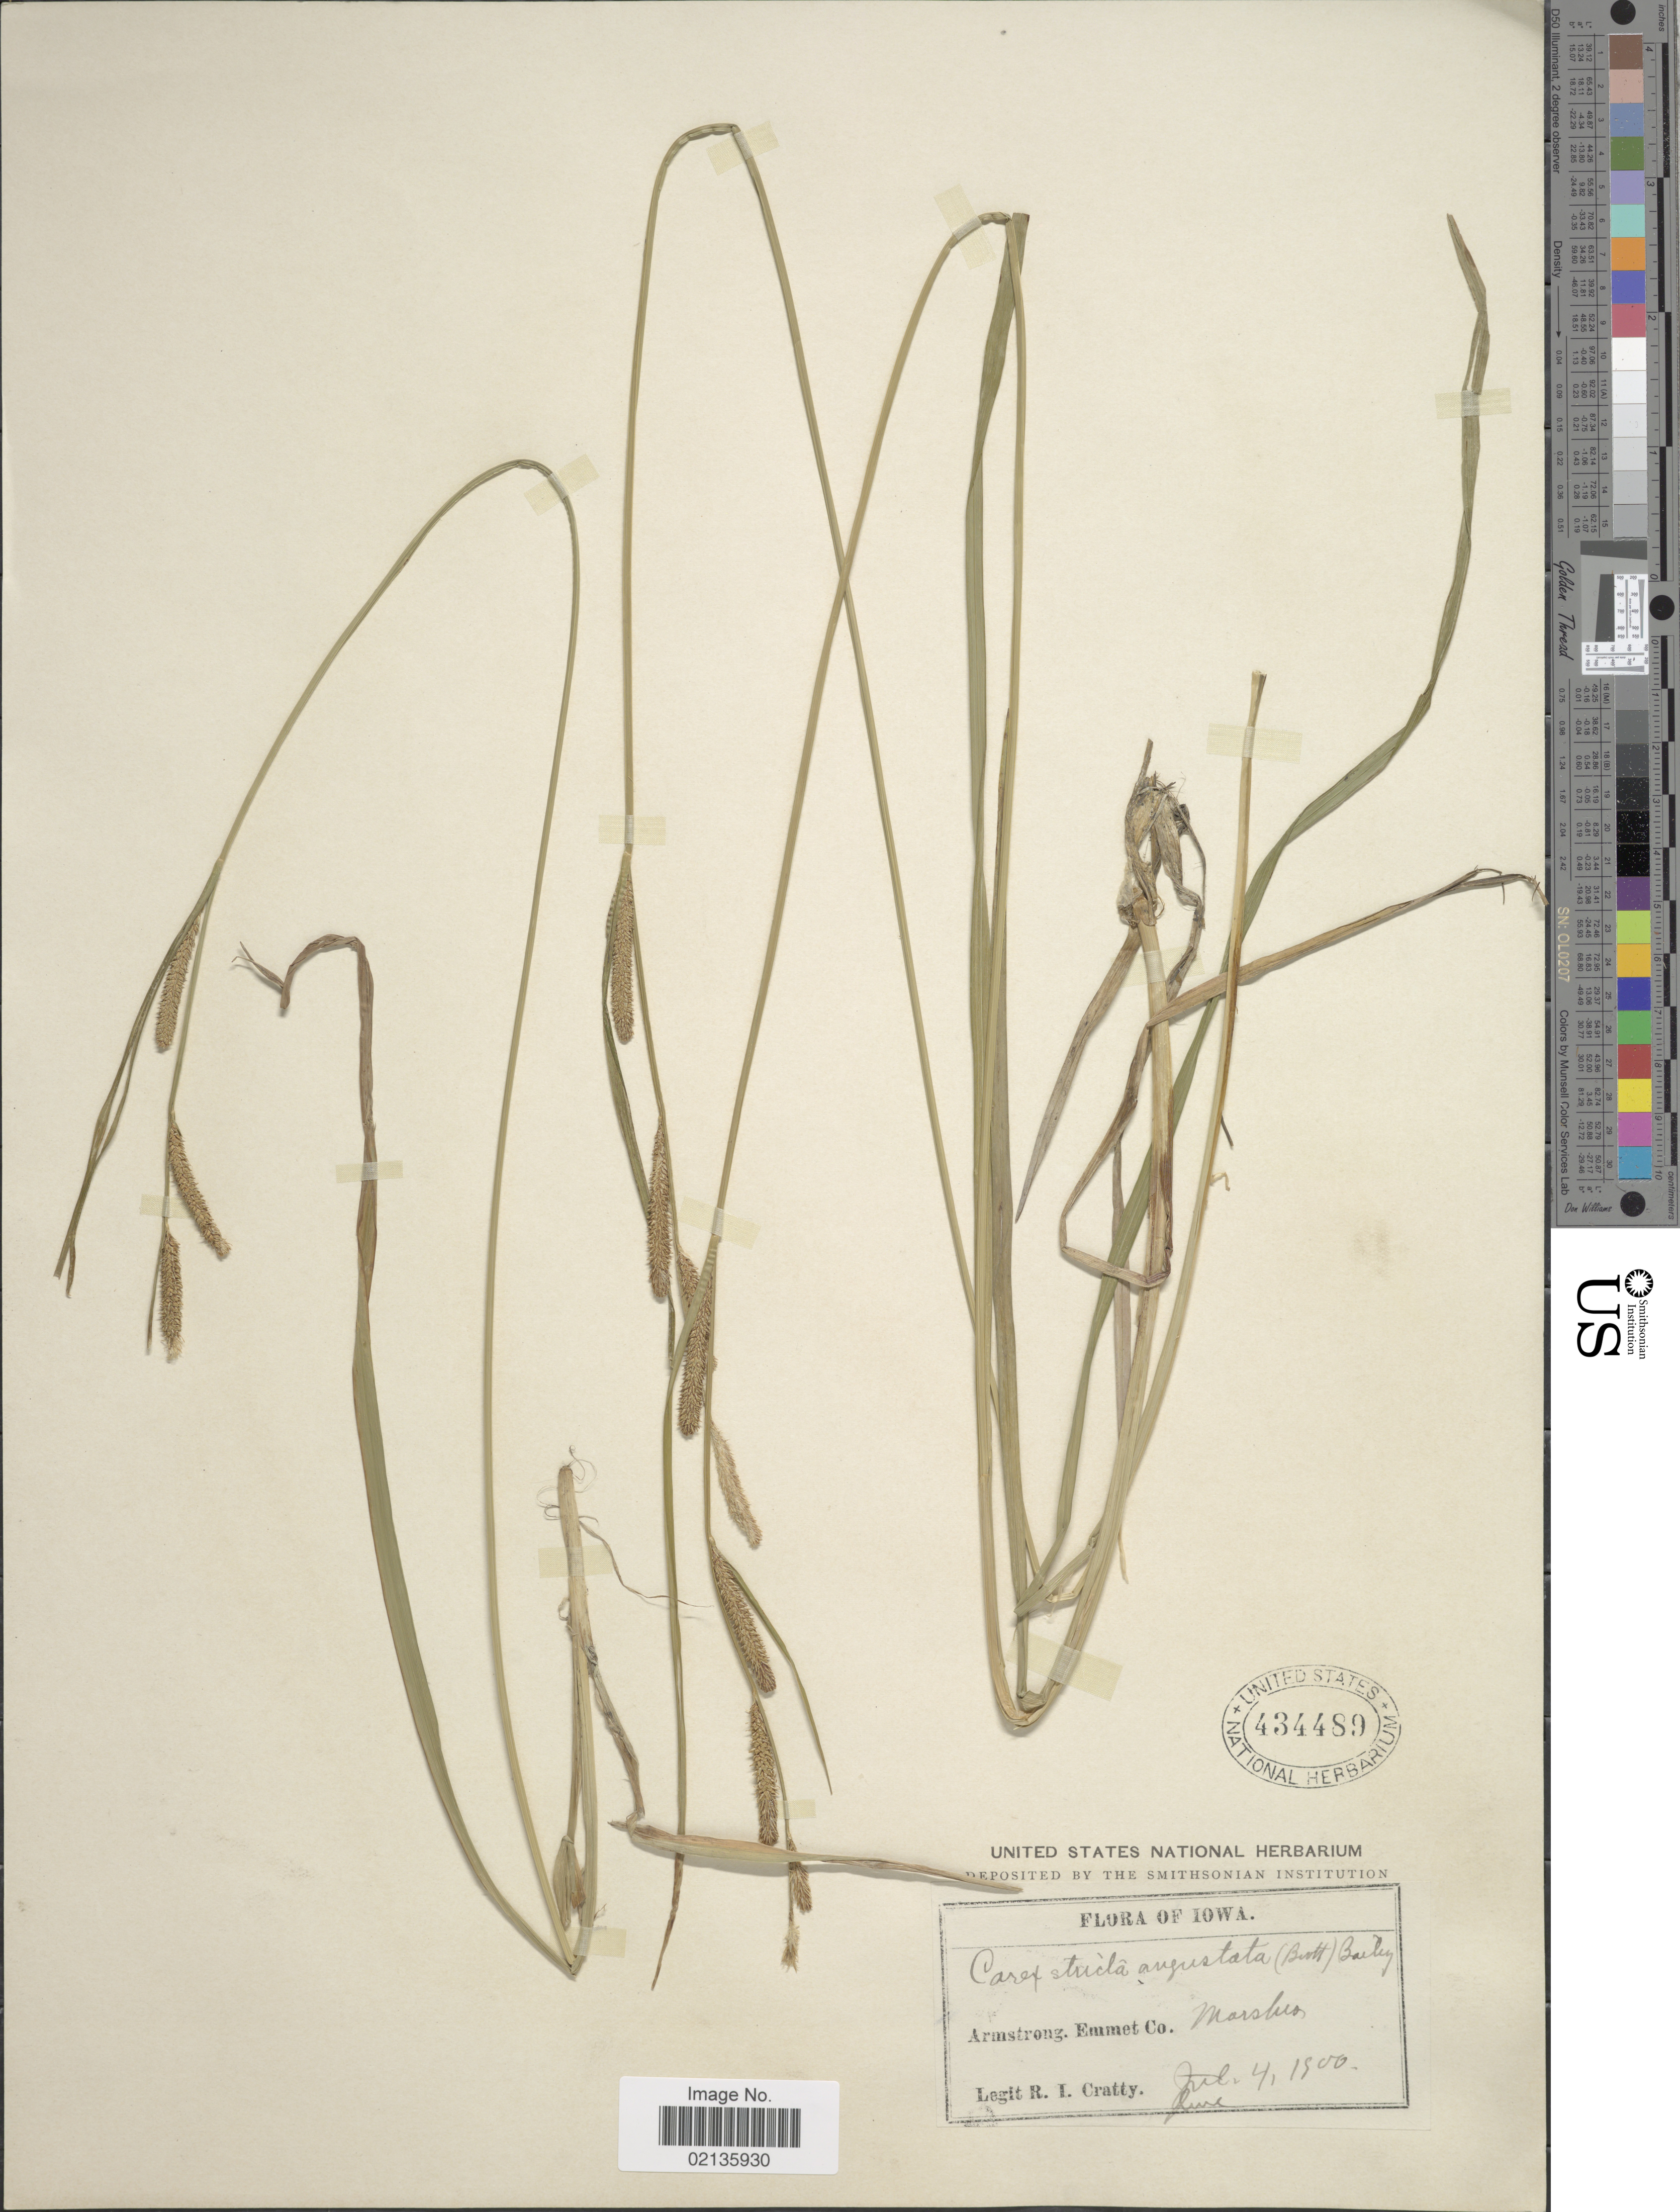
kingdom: Plantae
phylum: Tracheophyta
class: Liliopsida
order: Poales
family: Cyperaceae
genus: Carex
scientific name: Carex stricta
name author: Lam.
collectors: R. Cratty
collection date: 1900-06-04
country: United States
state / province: Iowa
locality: Armstrong, Emmet Co.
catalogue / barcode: US 434489